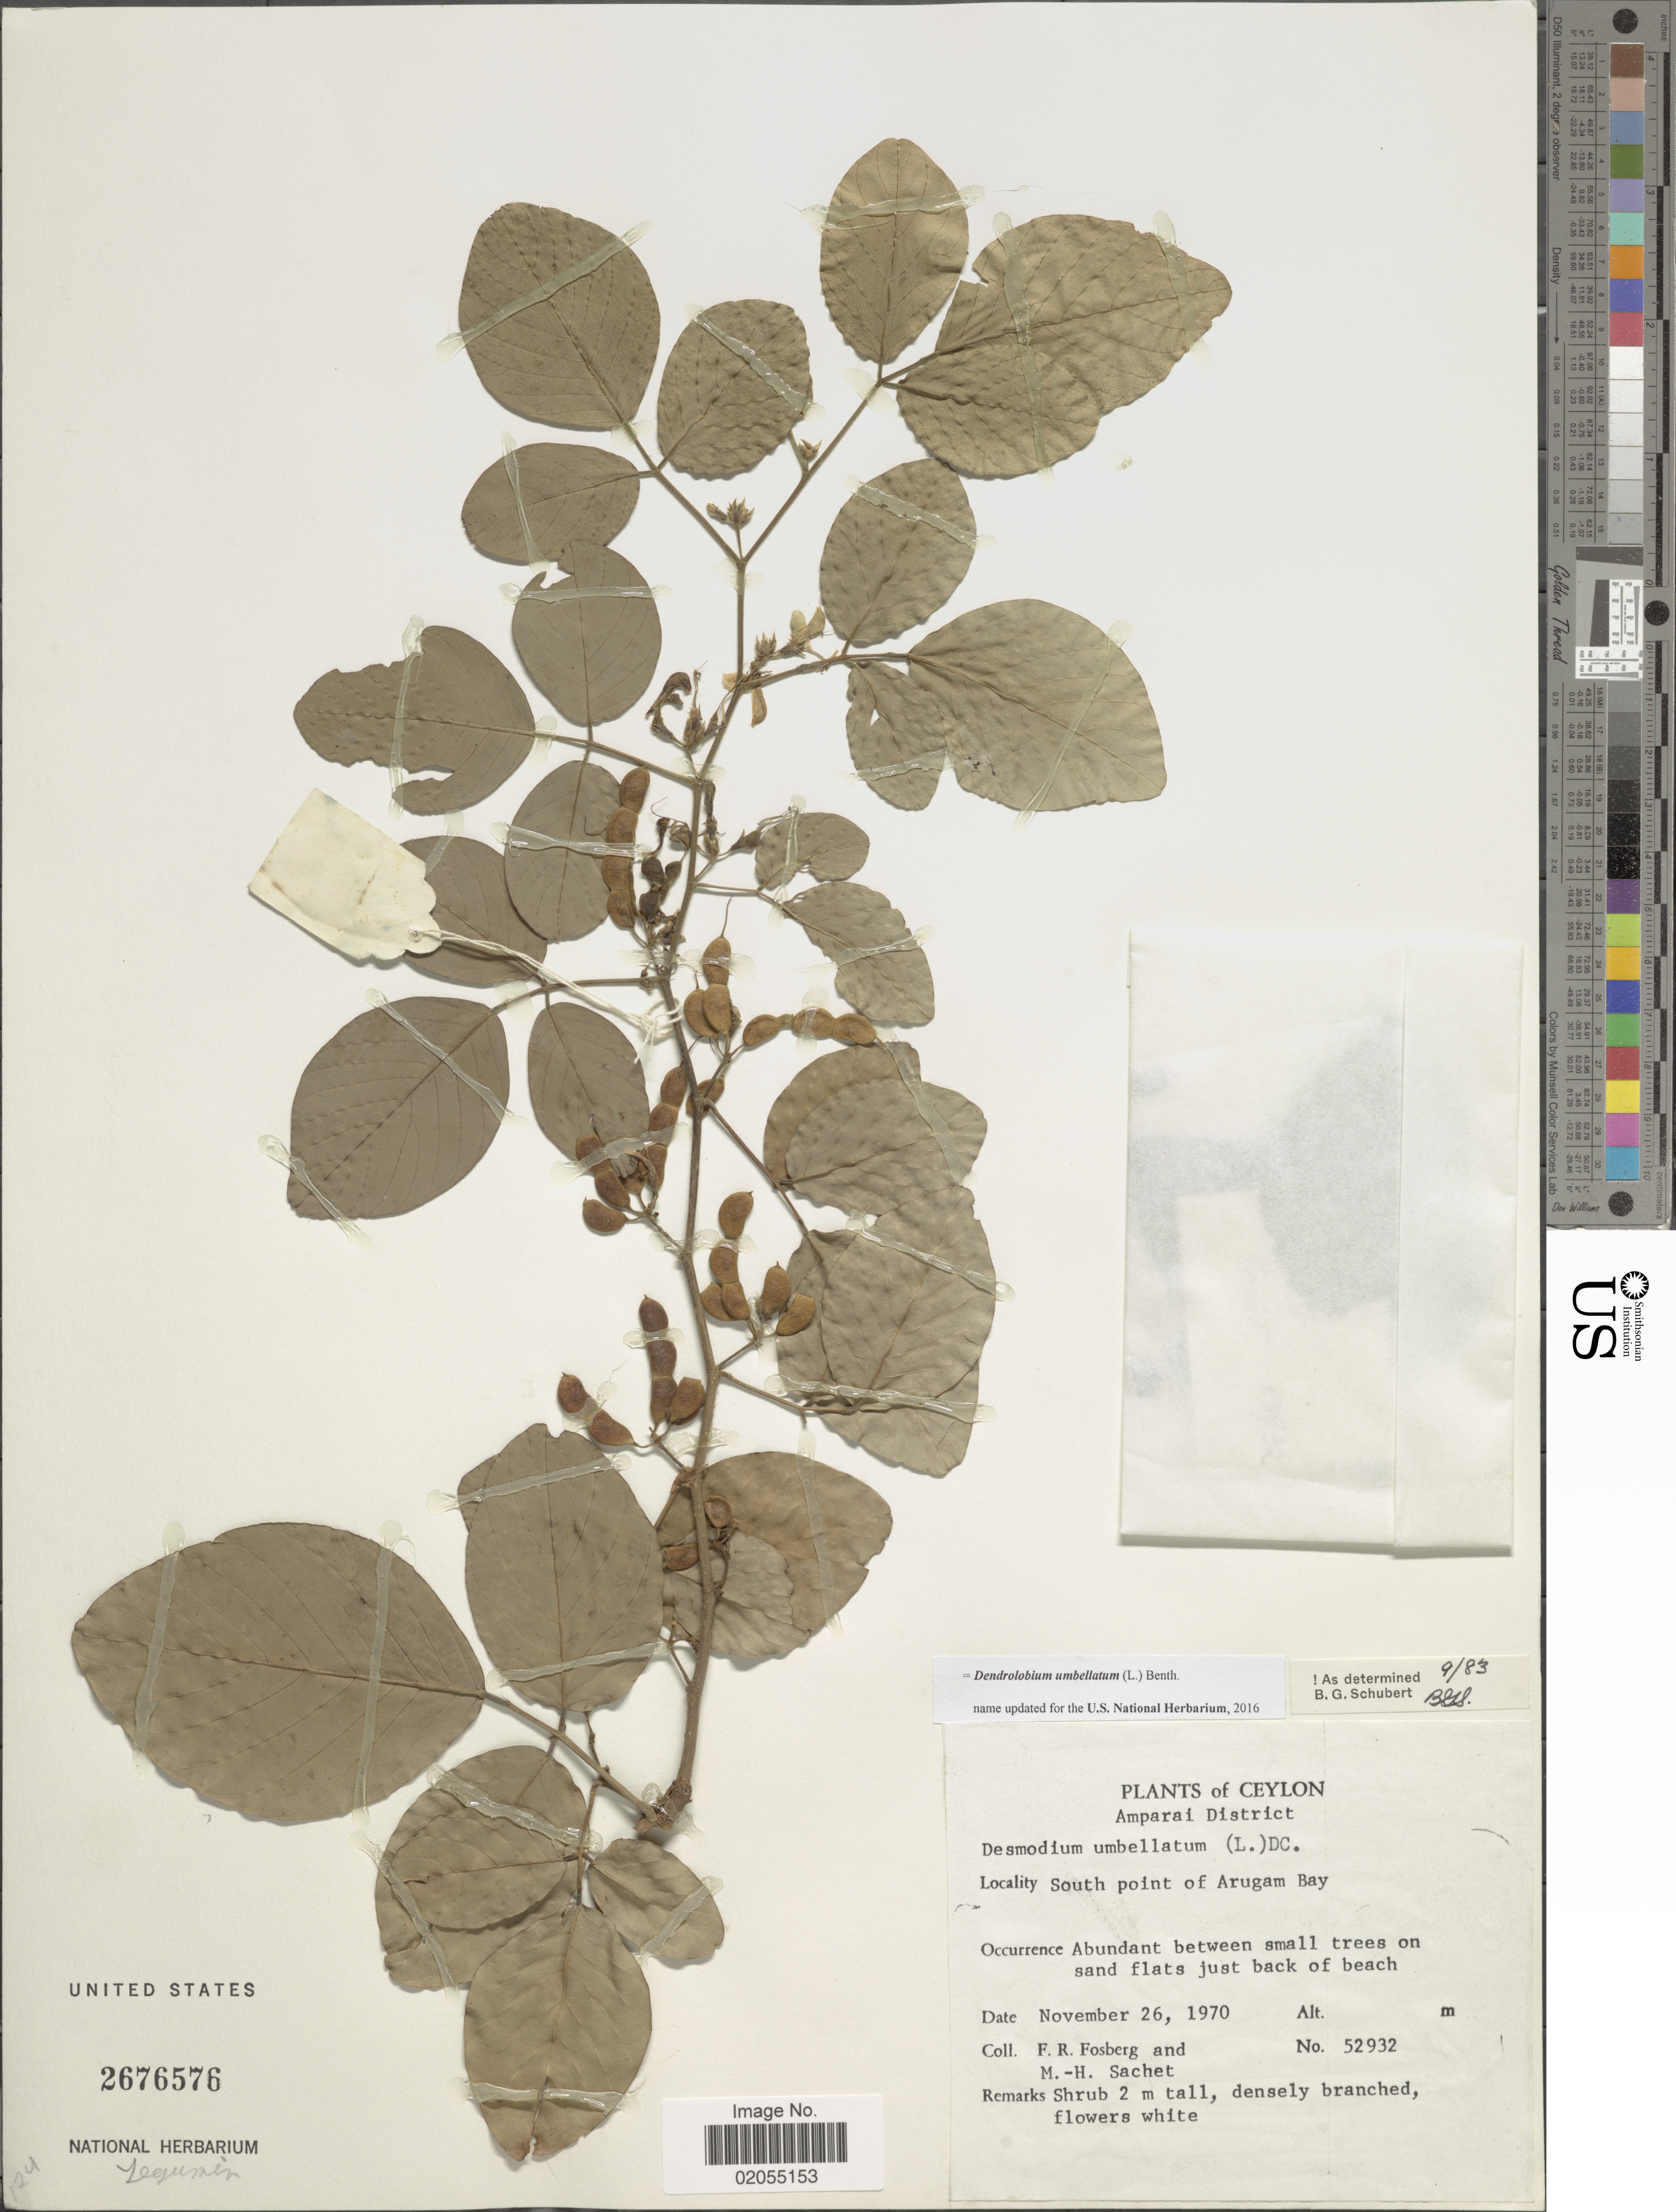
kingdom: Plantae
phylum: Tracheophyta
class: Magnoliopsida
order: Fabales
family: Fabaceae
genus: Dendrolobium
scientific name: Dendrolobium umbellatum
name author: (L.) Benth.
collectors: F. R. Fosberg & M.-H. Sachet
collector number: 52932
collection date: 1970-11-26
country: Sri Lanka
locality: Ceylon. Amparai District. South point of Arugam Bay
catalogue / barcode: US 2676576